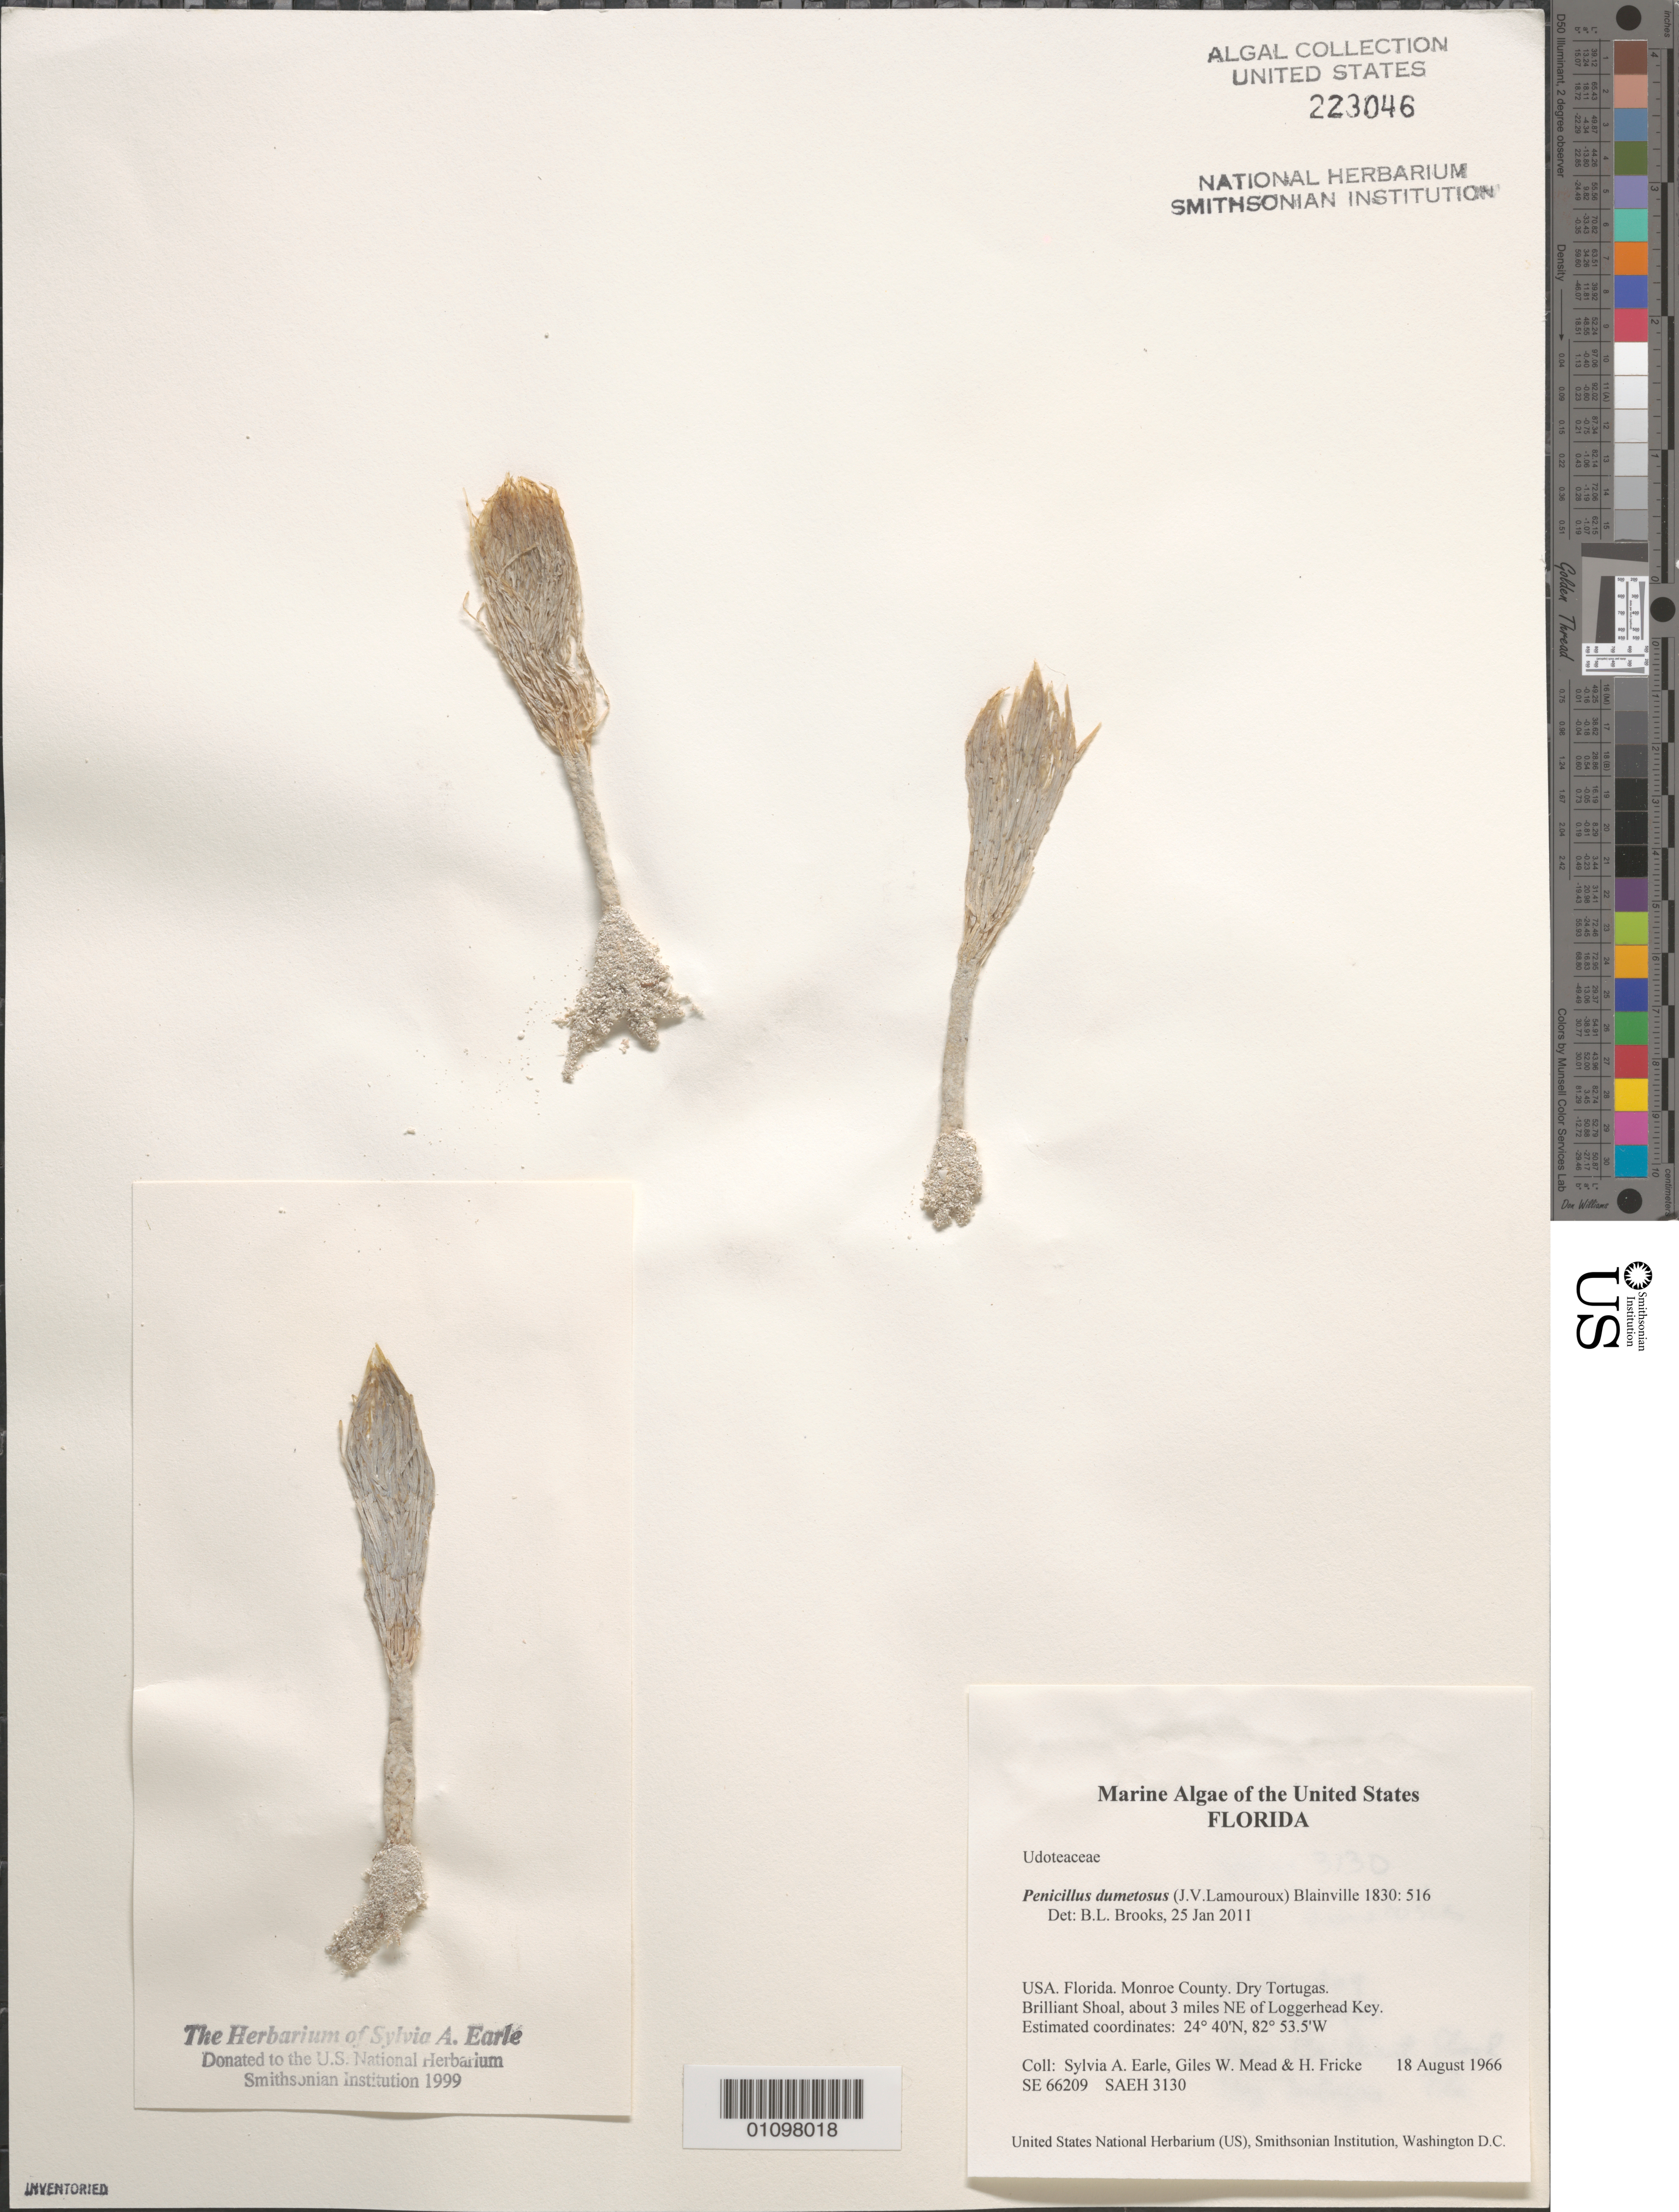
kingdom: Plantae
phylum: Chlorophyta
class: Ulvophyceae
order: Bryopsidales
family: Udoteaceae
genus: Penicillus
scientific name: Penicillus dumetosus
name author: (J.V.Lamouroux) Blainville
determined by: Brooks, B. L., (BOT), Smithsonian Institution - National Museum of Natural History (UNITED STATES)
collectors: S. A. Earle, G. W. Mead & H. Fricke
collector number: SE 66209 & SAEH 3130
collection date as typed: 18 Aug 1966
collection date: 1966-08-18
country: United States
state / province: Florida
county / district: Monroe County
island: Dry Tortugas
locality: Brilliant Shoal, ca. 3 miles northeast of Loggerhead Key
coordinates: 24 40'N, 82 53.5'W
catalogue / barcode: US 223046